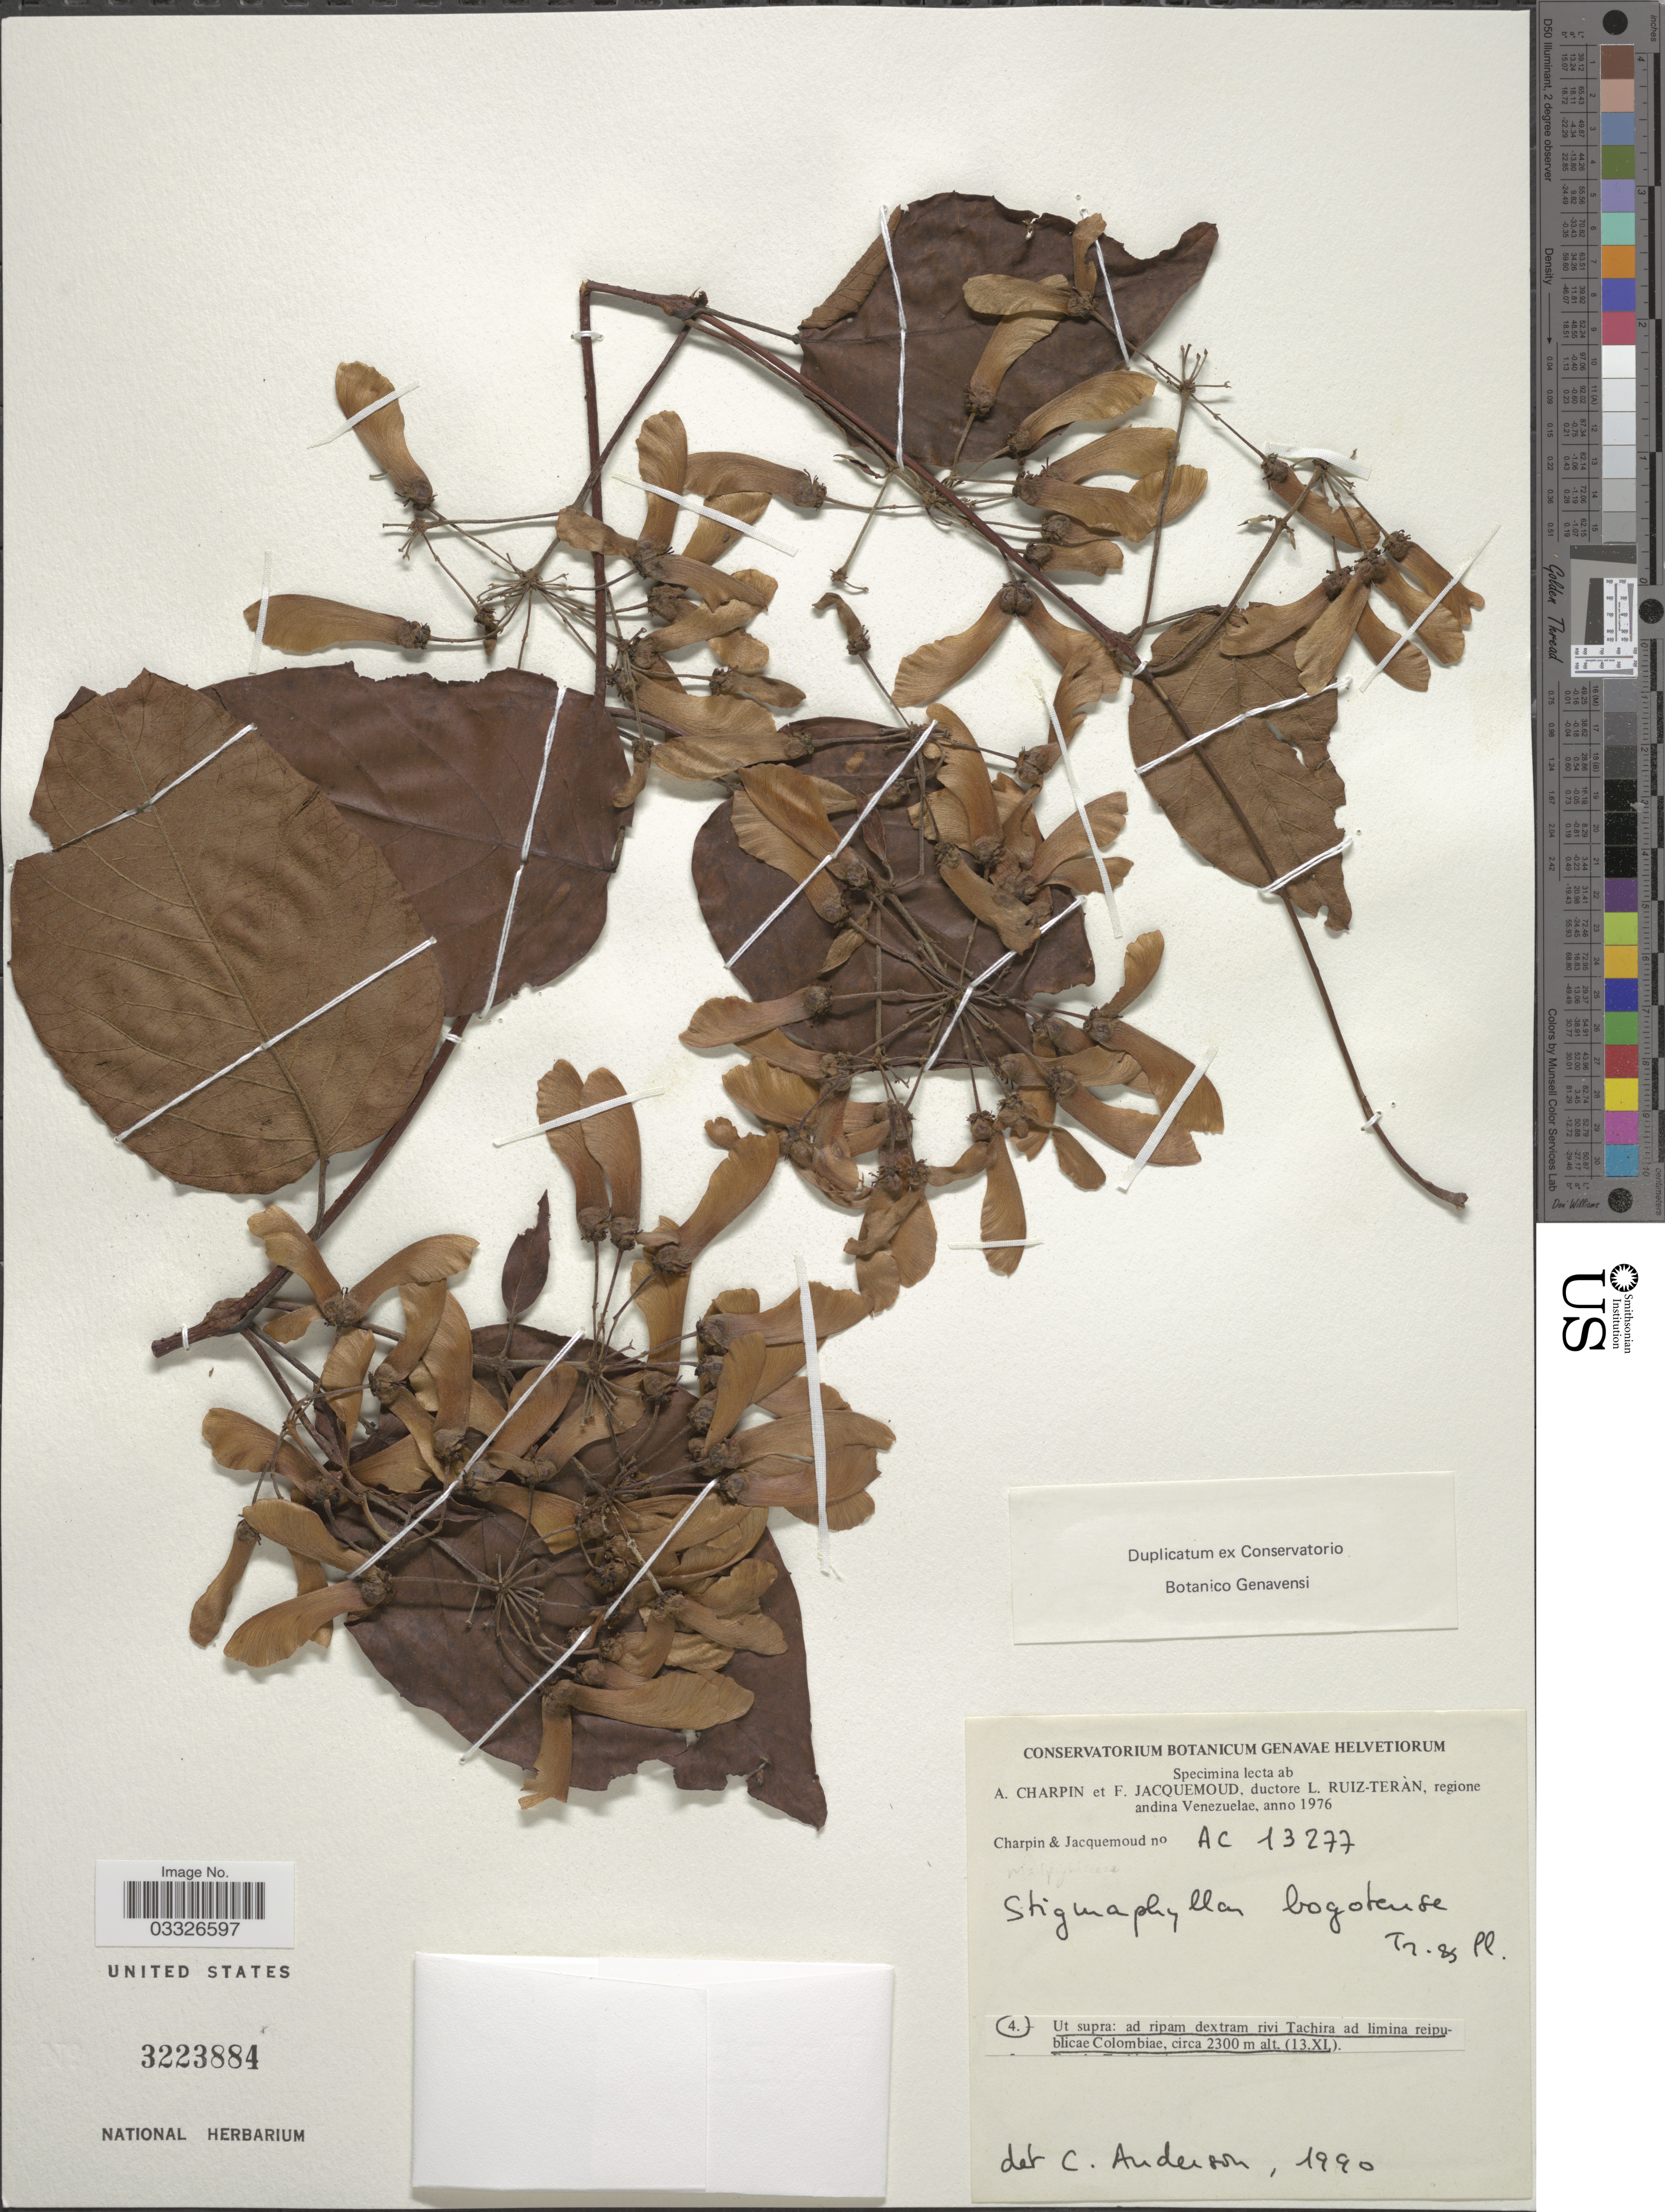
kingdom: Plantae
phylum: Tracheophyta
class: Magnoliopsida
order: Malpighiales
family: Malpighiaceae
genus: Stigmaphyllon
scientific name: Stigmaphyllon bogotense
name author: Triana & Planch.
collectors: A. Charpin & F. Jacquemoud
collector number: AC 13277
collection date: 1976-11-13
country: Venezuela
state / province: Tachira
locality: Regione andina Venezuelae. Ut supra: ad ripam dextram rivi Tachira ad limina reipublicae Colombiae.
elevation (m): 2300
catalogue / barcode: US 3223884